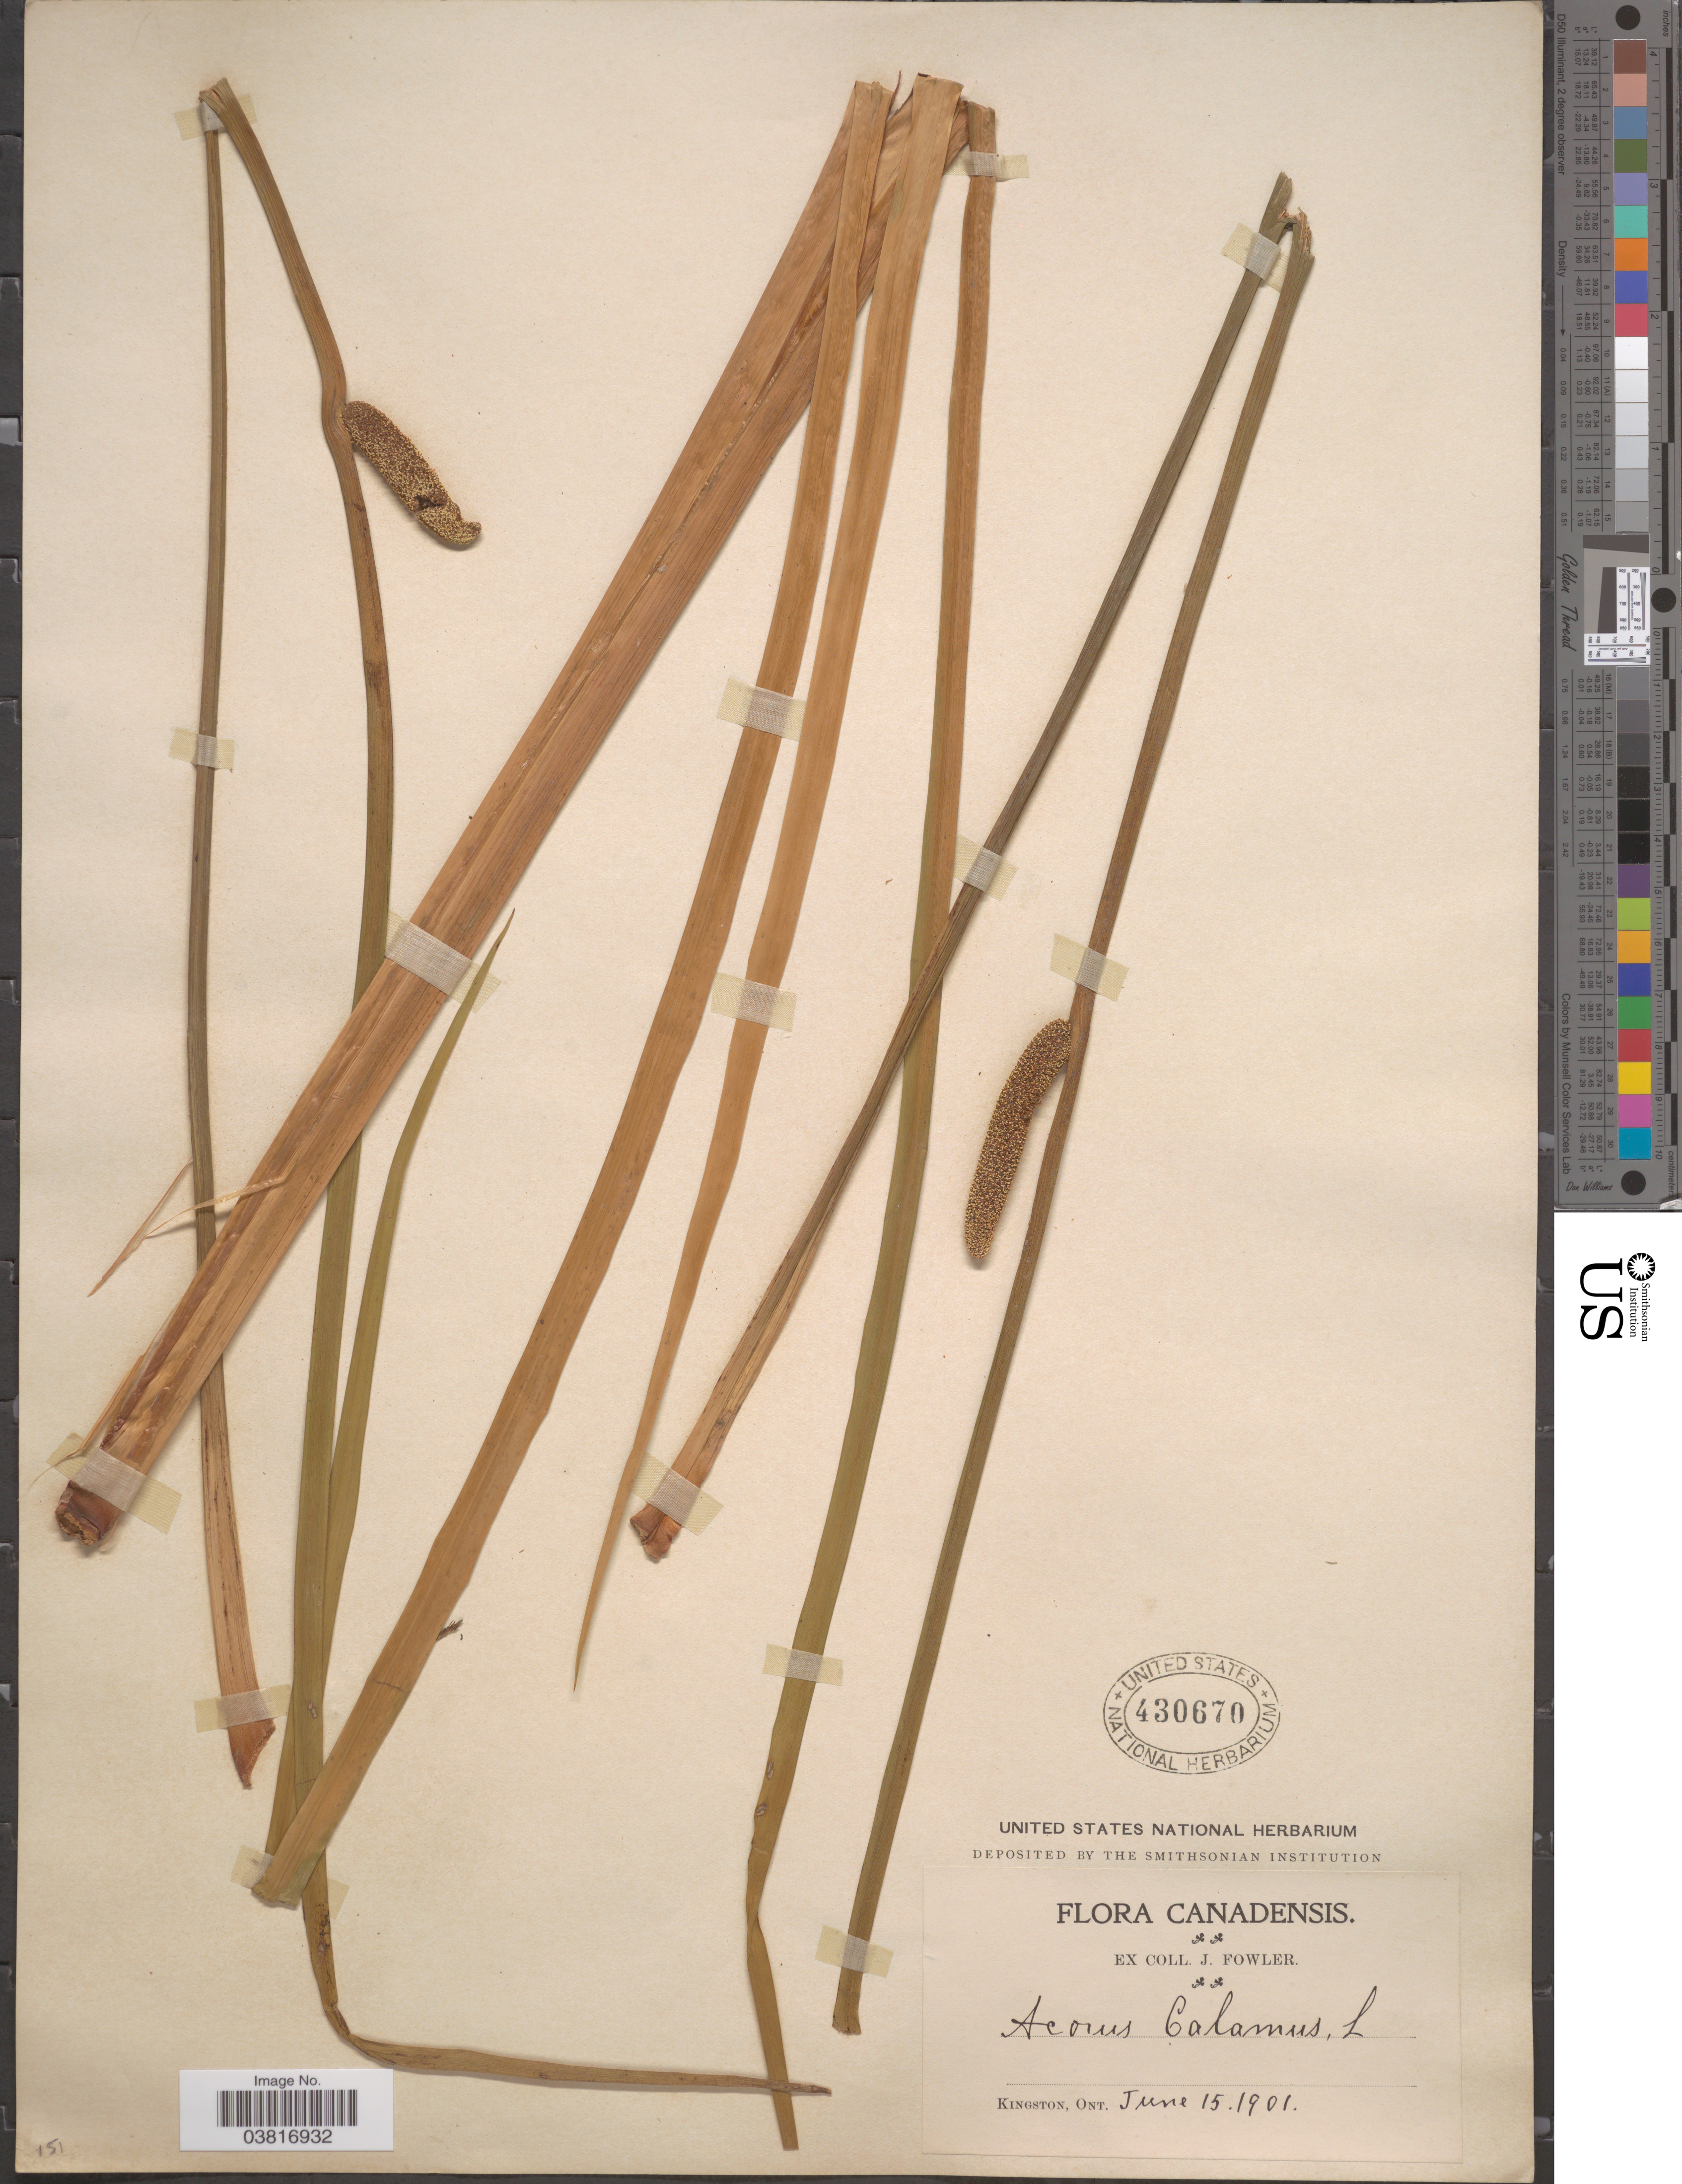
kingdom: Plantae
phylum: Tracheophyta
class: Liliopsida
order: Acorales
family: Acoraceae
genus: Acorus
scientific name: Acorus calamus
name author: L.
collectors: J. Fowler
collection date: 1901-06-15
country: Canada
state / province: Ontario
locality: Kingston.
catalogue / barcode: US 430670